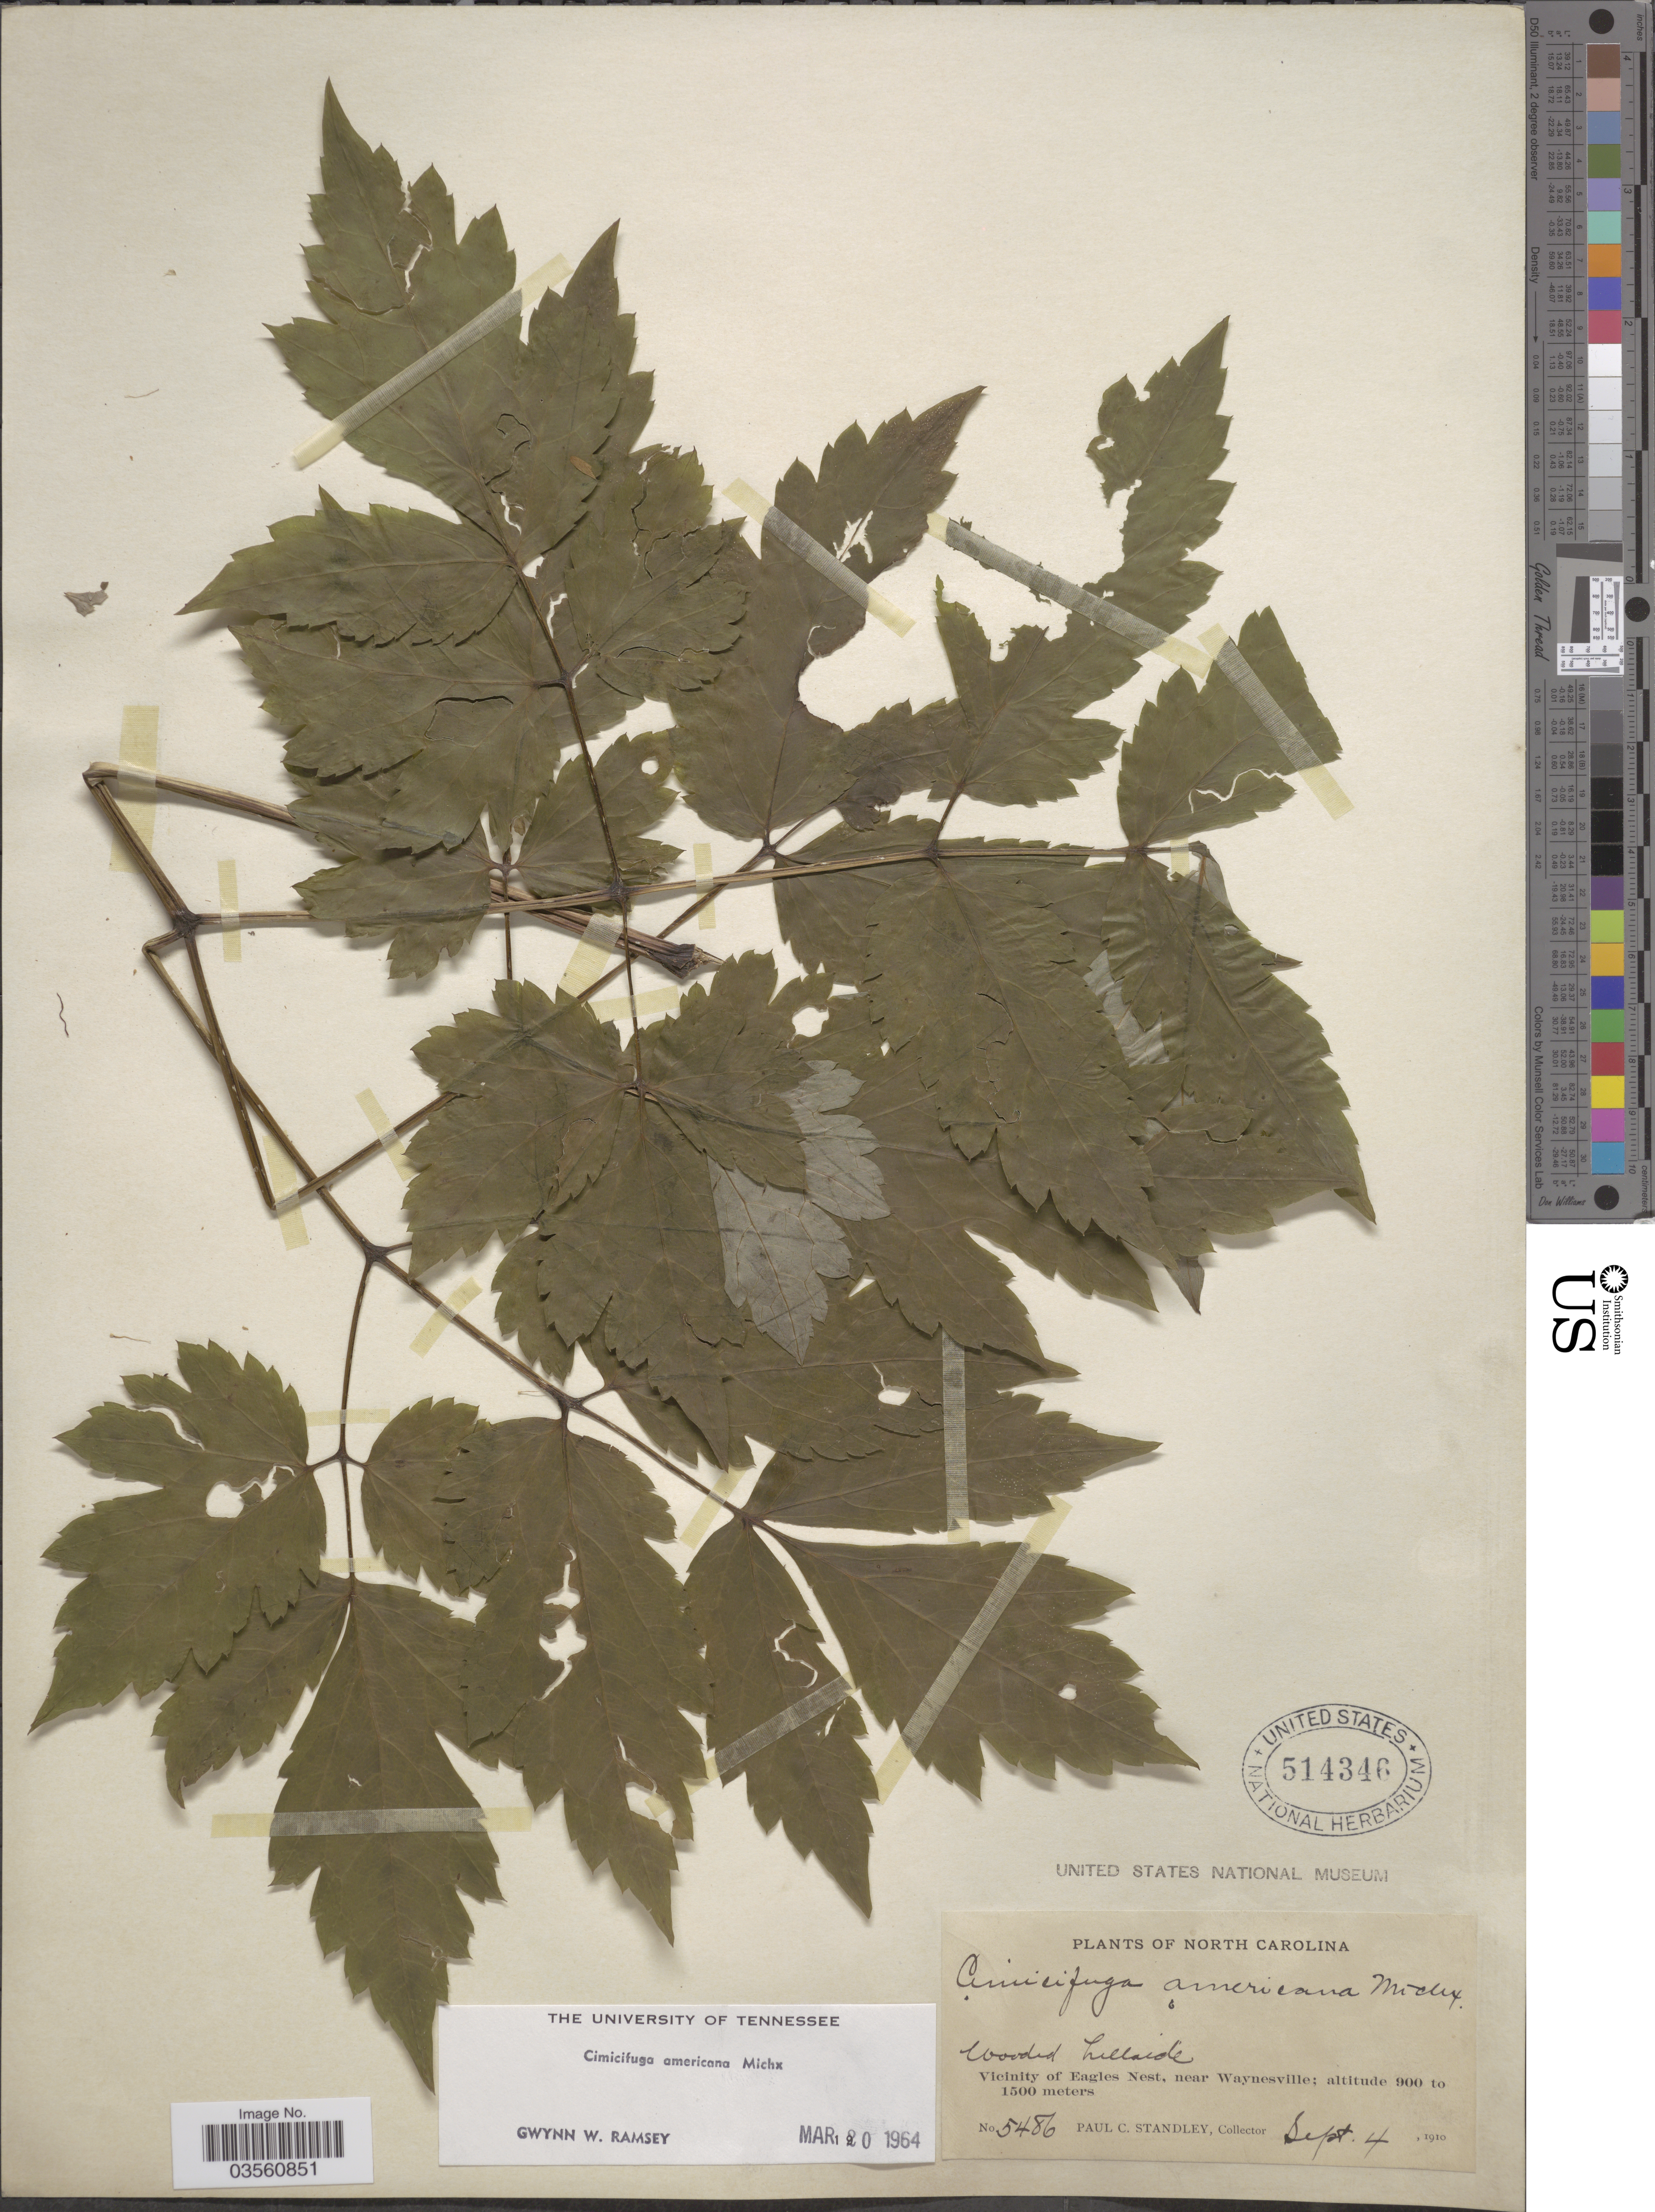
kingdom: Plantae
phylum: Tracheophyta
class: Magnoliopsida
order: Ranunculales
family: Ranunculaceae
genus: Actaea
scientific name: Actaea podocarpa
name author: DC.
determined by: Strong, M. T., (US), Smithsonian Institution - National Museum of Natural History (UNITED STATES)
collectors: P. C. Standley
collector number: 5486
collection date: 1910-09-04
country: United States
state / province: North Carolina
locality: Vicinity of Eagles Nest, near Waynesville.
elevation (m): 900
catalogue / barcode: US 514346